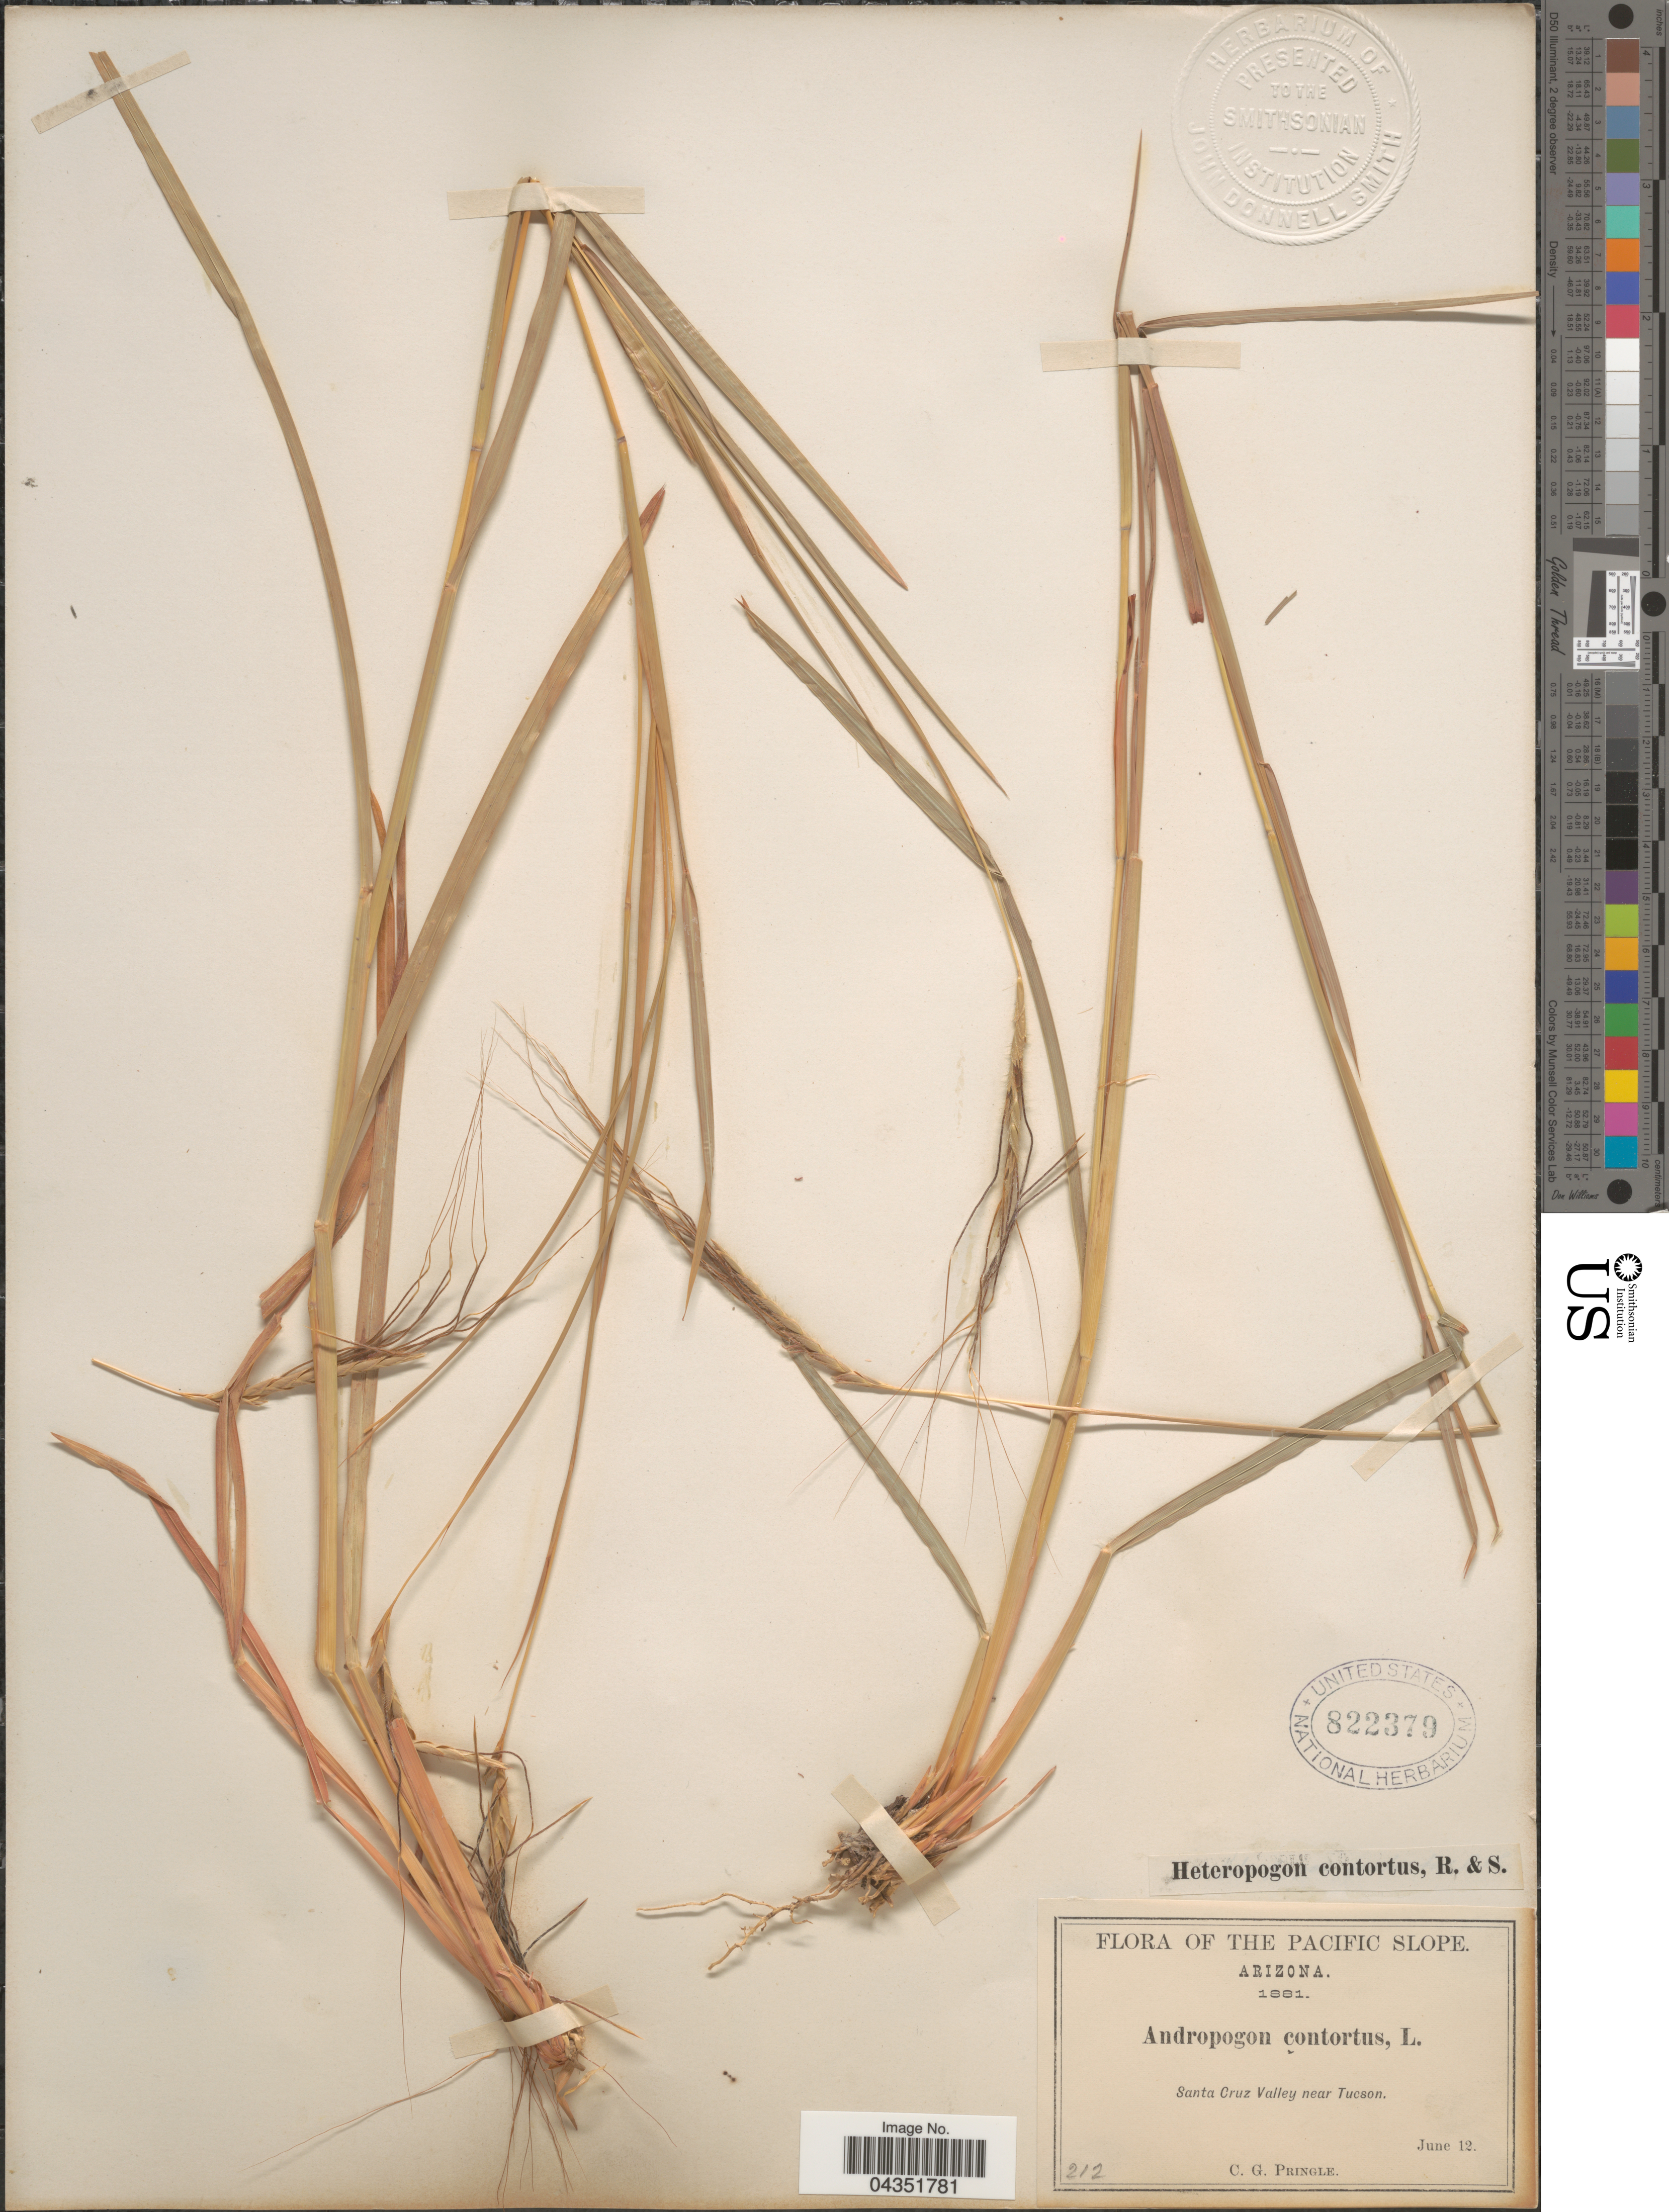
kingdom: Plantae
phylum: Tracheophyta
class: Liliopsida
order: Poales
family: Poaceae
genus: Heteropogon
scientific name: Heteropogon contortus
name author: (L.) P. Beauv. ex Roem. & Schult.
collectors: C. G. Pringle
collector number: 212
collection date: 1881-06-12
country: United States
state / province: Arizona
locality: Pacific Slope. Santa Cruz Valley near Tucson.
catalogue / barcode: US 822379